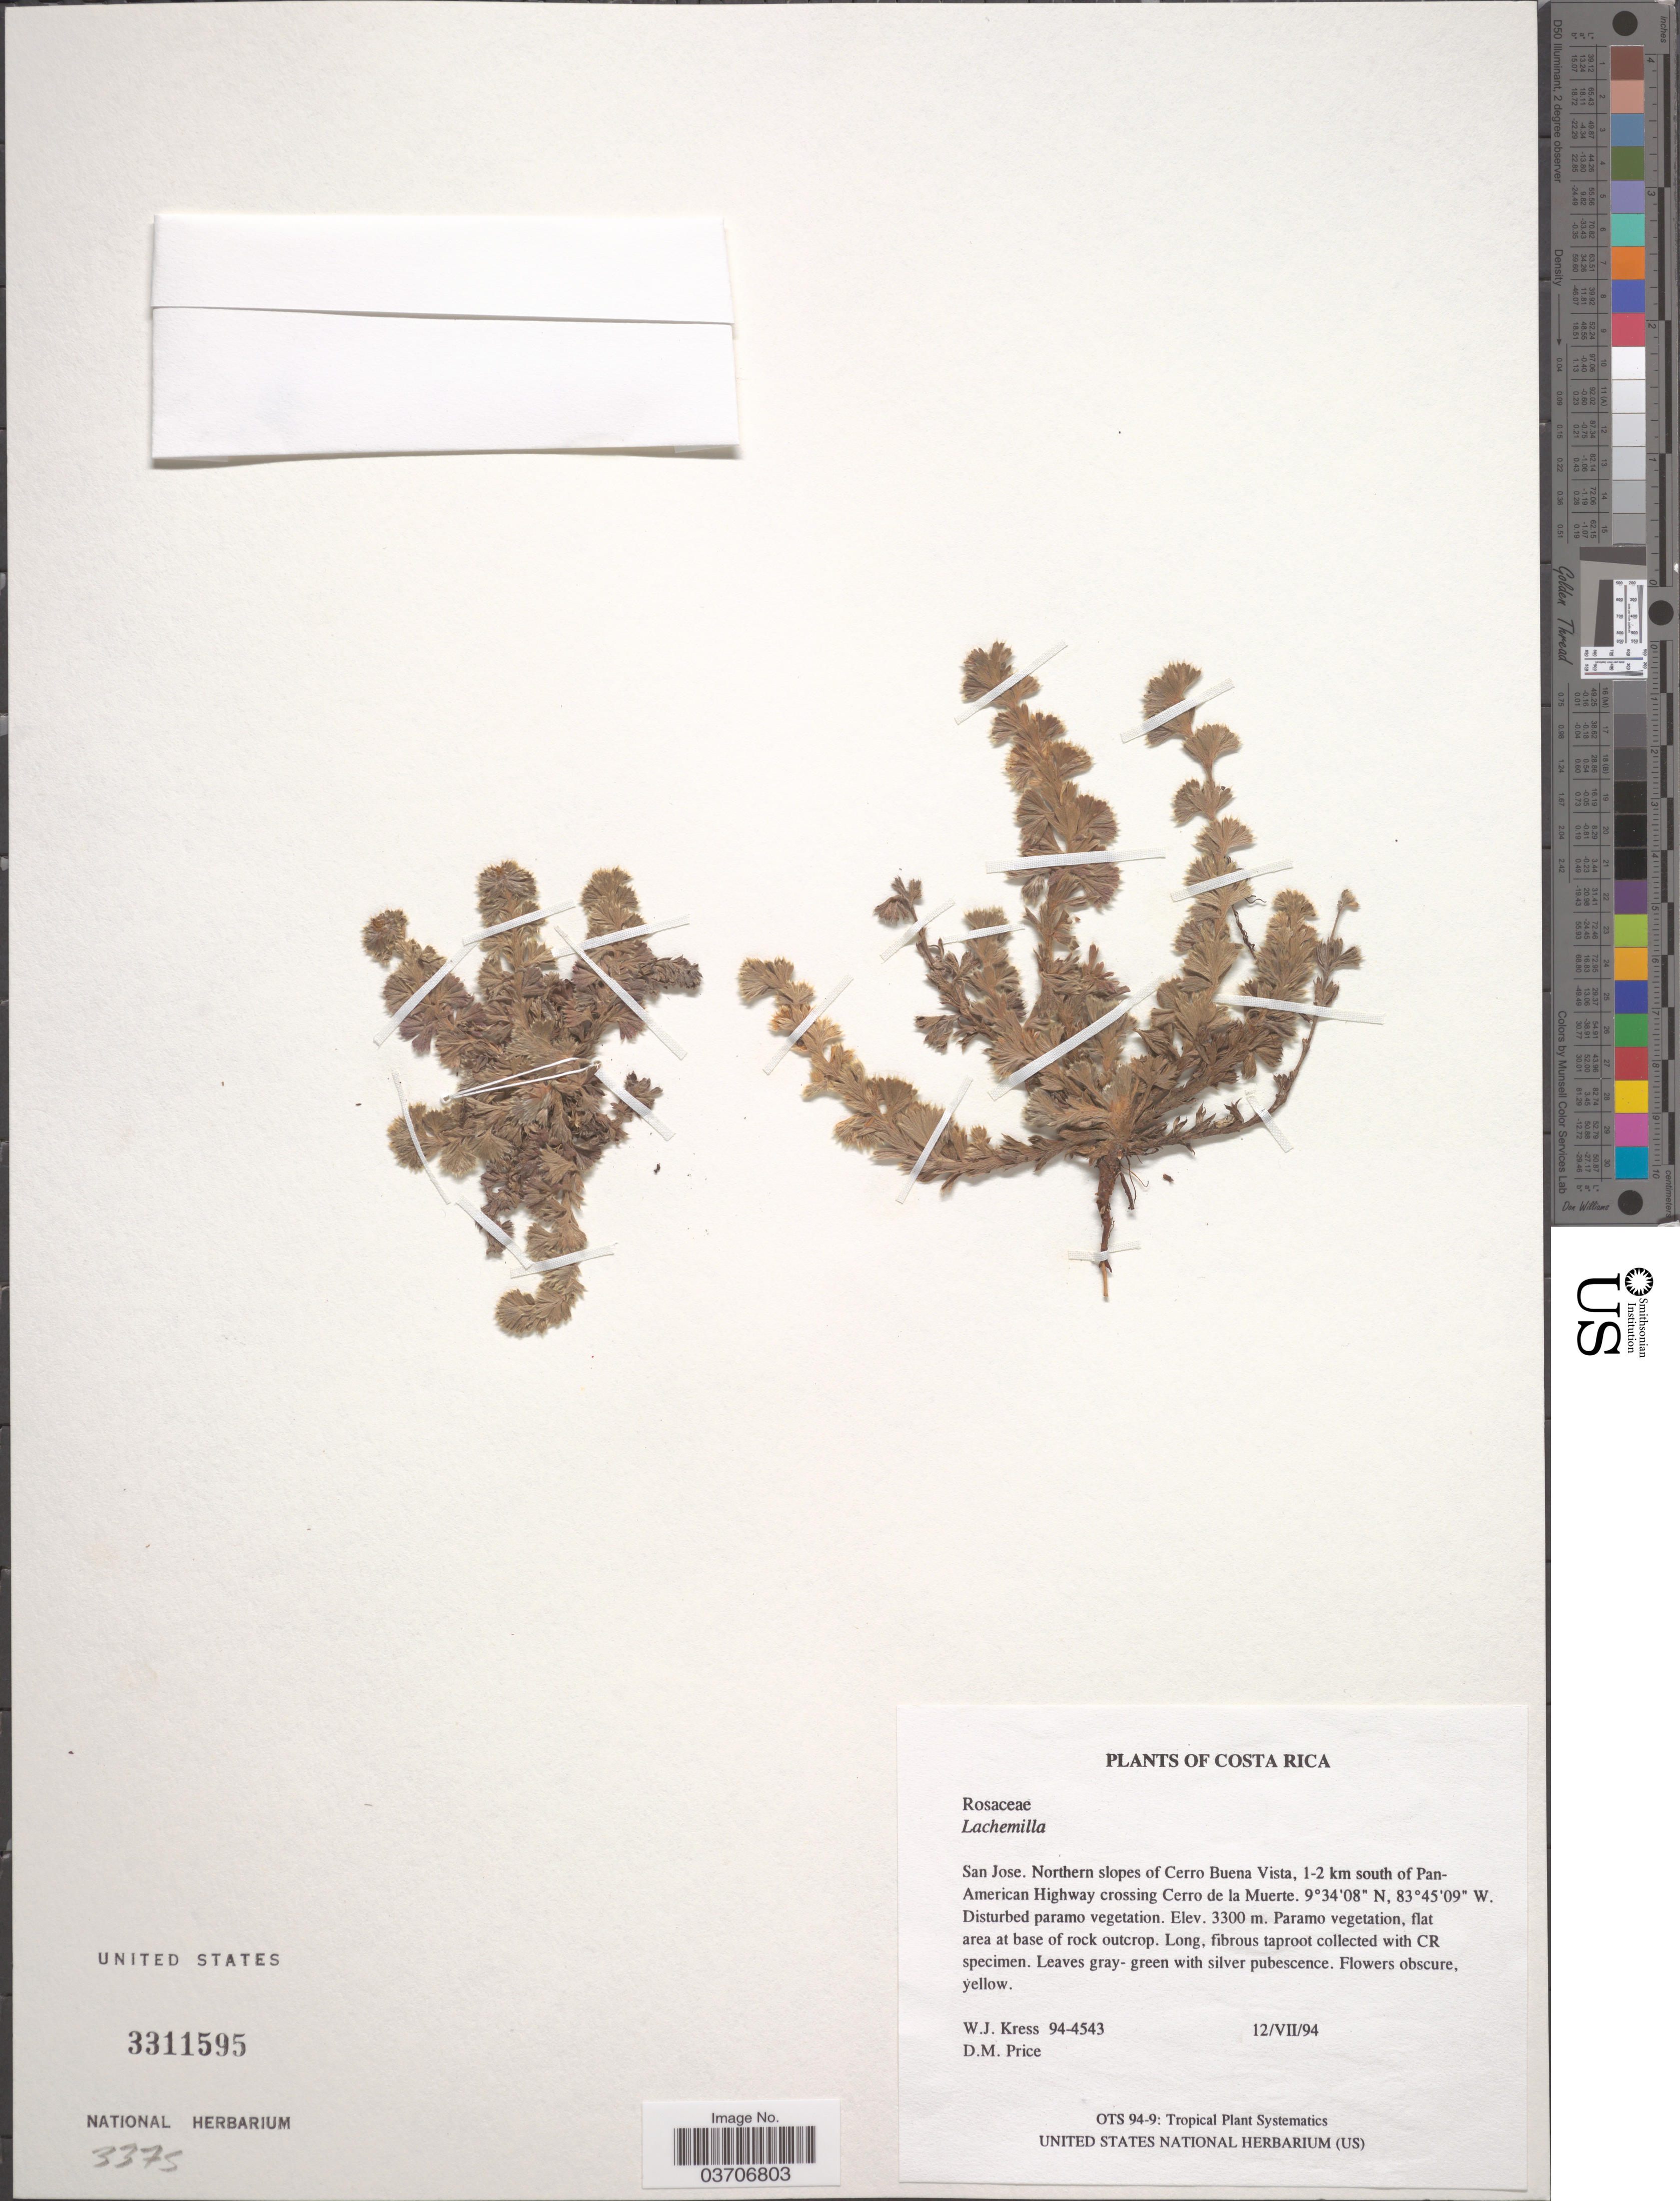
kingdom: Plantae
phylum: Tracheophyta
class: Magnoliopsida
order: Rosales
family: Rosaceae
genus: Lachemilla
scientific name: Lachemilla sp.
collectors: W. J. Kress & D. M. Price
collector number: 94-4543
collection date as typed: Transcribed d/m/y: 12/7/94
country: Costa Rica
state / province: San José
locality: Northern slopes of Cerro Buena Vista, 1-2 km south of Pan-American Highway crossing Cerro de la Muerte.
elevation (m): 3300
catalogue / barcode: US 3311595